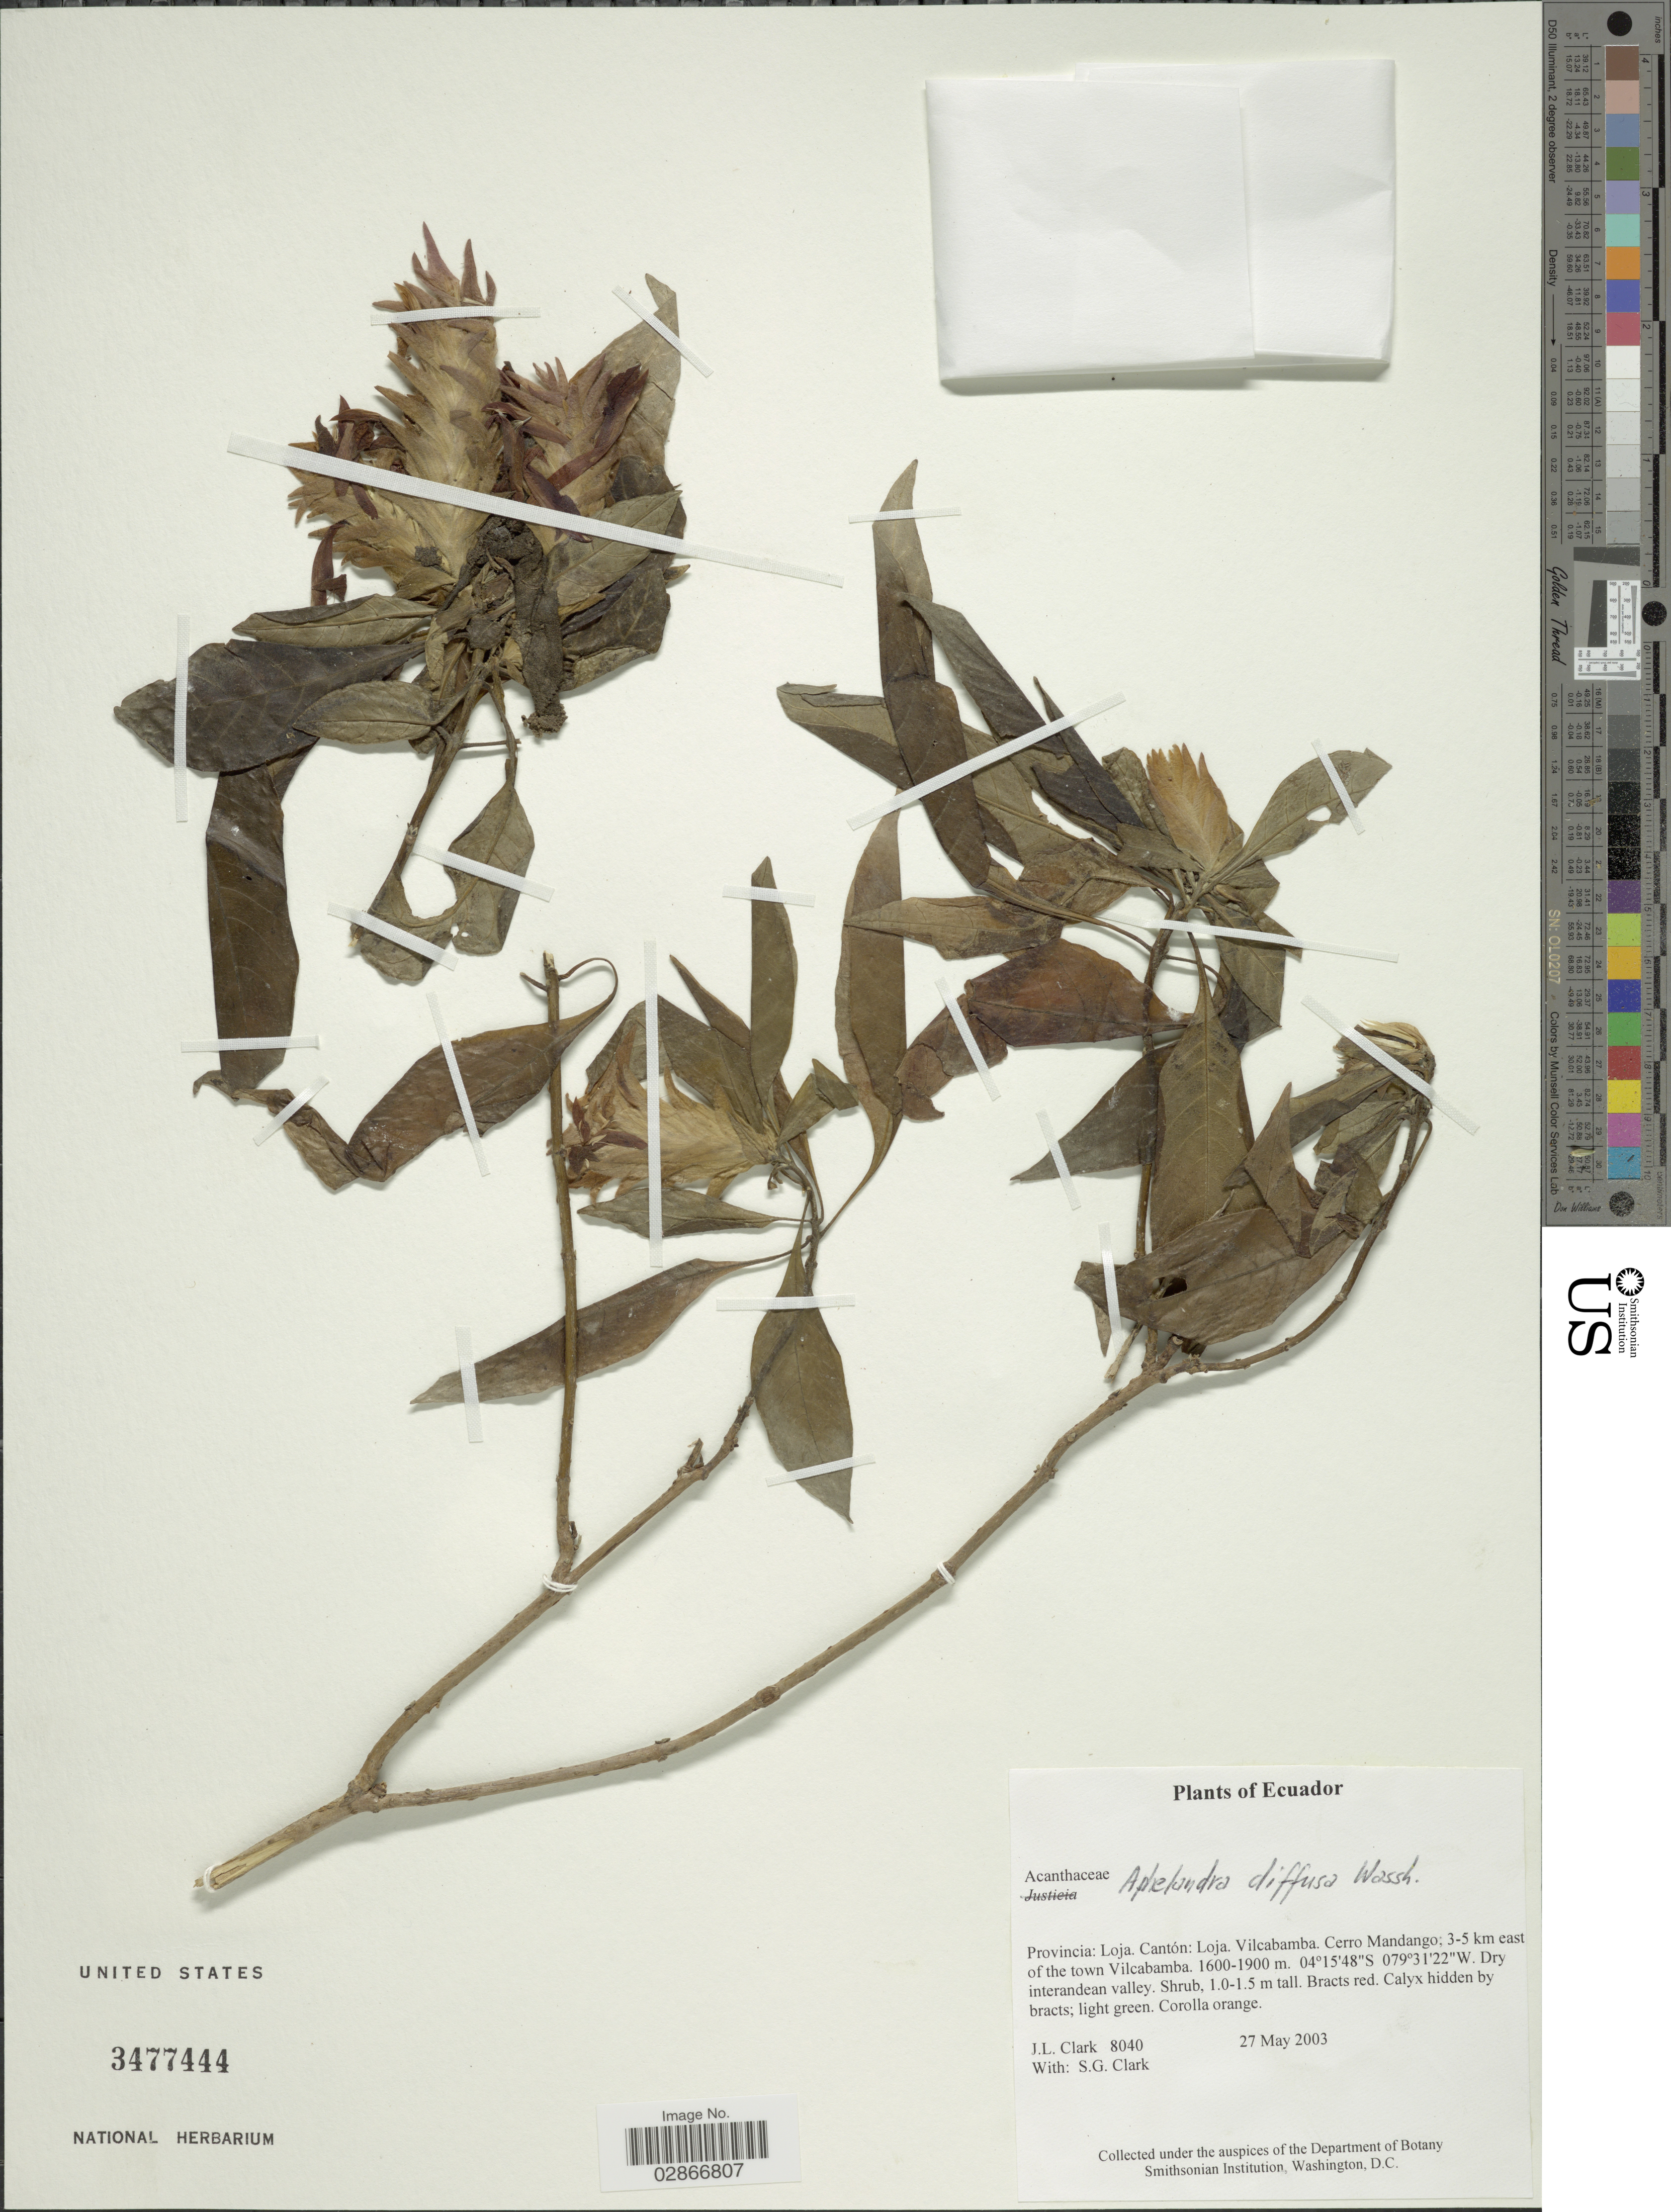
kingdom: Plantae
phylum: Tracheophyta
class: Magnoliopsida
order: Lamiales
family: Acanthaceae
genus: Aphelandra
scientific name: Aphelandra diffusa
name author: Wassh.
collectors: J. L. Clark & S. G. Clark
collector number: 8040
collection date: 2003-05-27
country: Ecuador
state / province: Loja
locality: Provincia: Loja. Cantón: Loja. Vilcabamba. Cerro Mandango; 3-5 km east of the town Vilcabamba.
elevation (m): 1600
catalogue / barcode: US 3477444